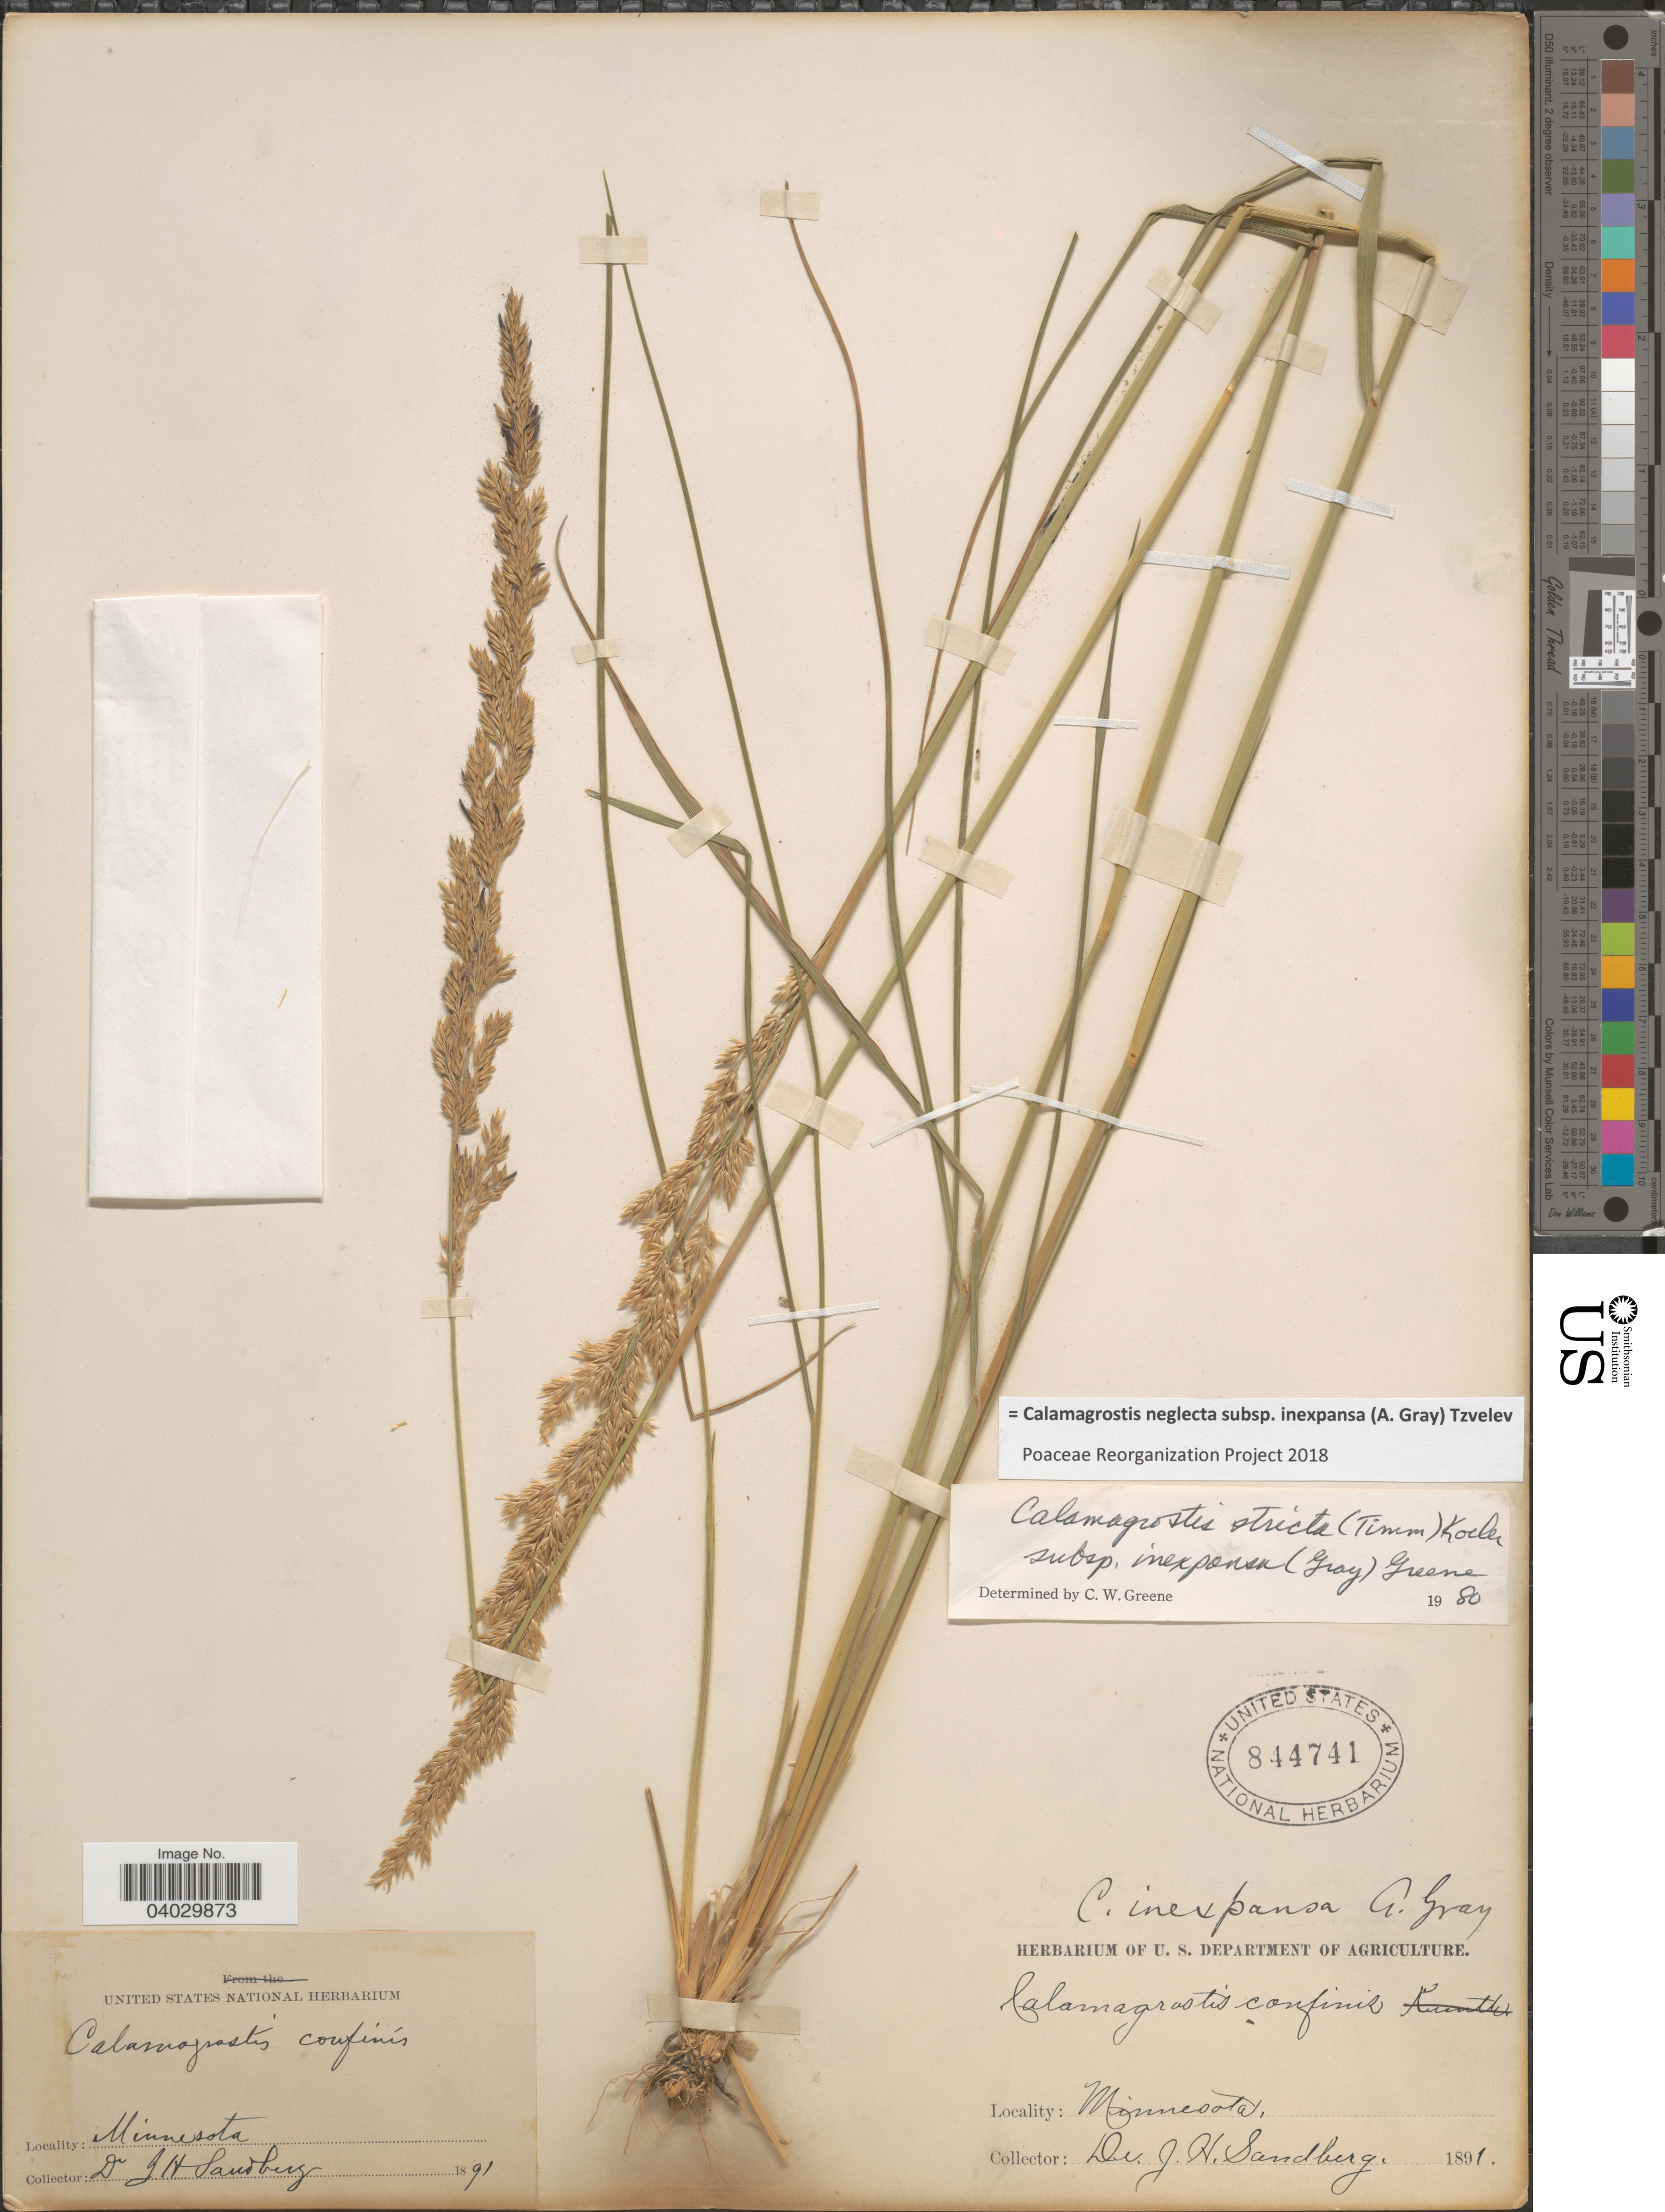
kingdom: Plantae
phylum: Tracheophyta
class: Liliopsida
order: Poales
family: Poaceae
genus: Calamagrostis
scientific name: Calamagrostis neglecta subsp. inexpansa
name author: (A. Gray) Tzvelev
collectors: J. H. Sandberg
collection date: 1891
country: United States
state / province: Minnesota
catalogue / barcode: US 844741